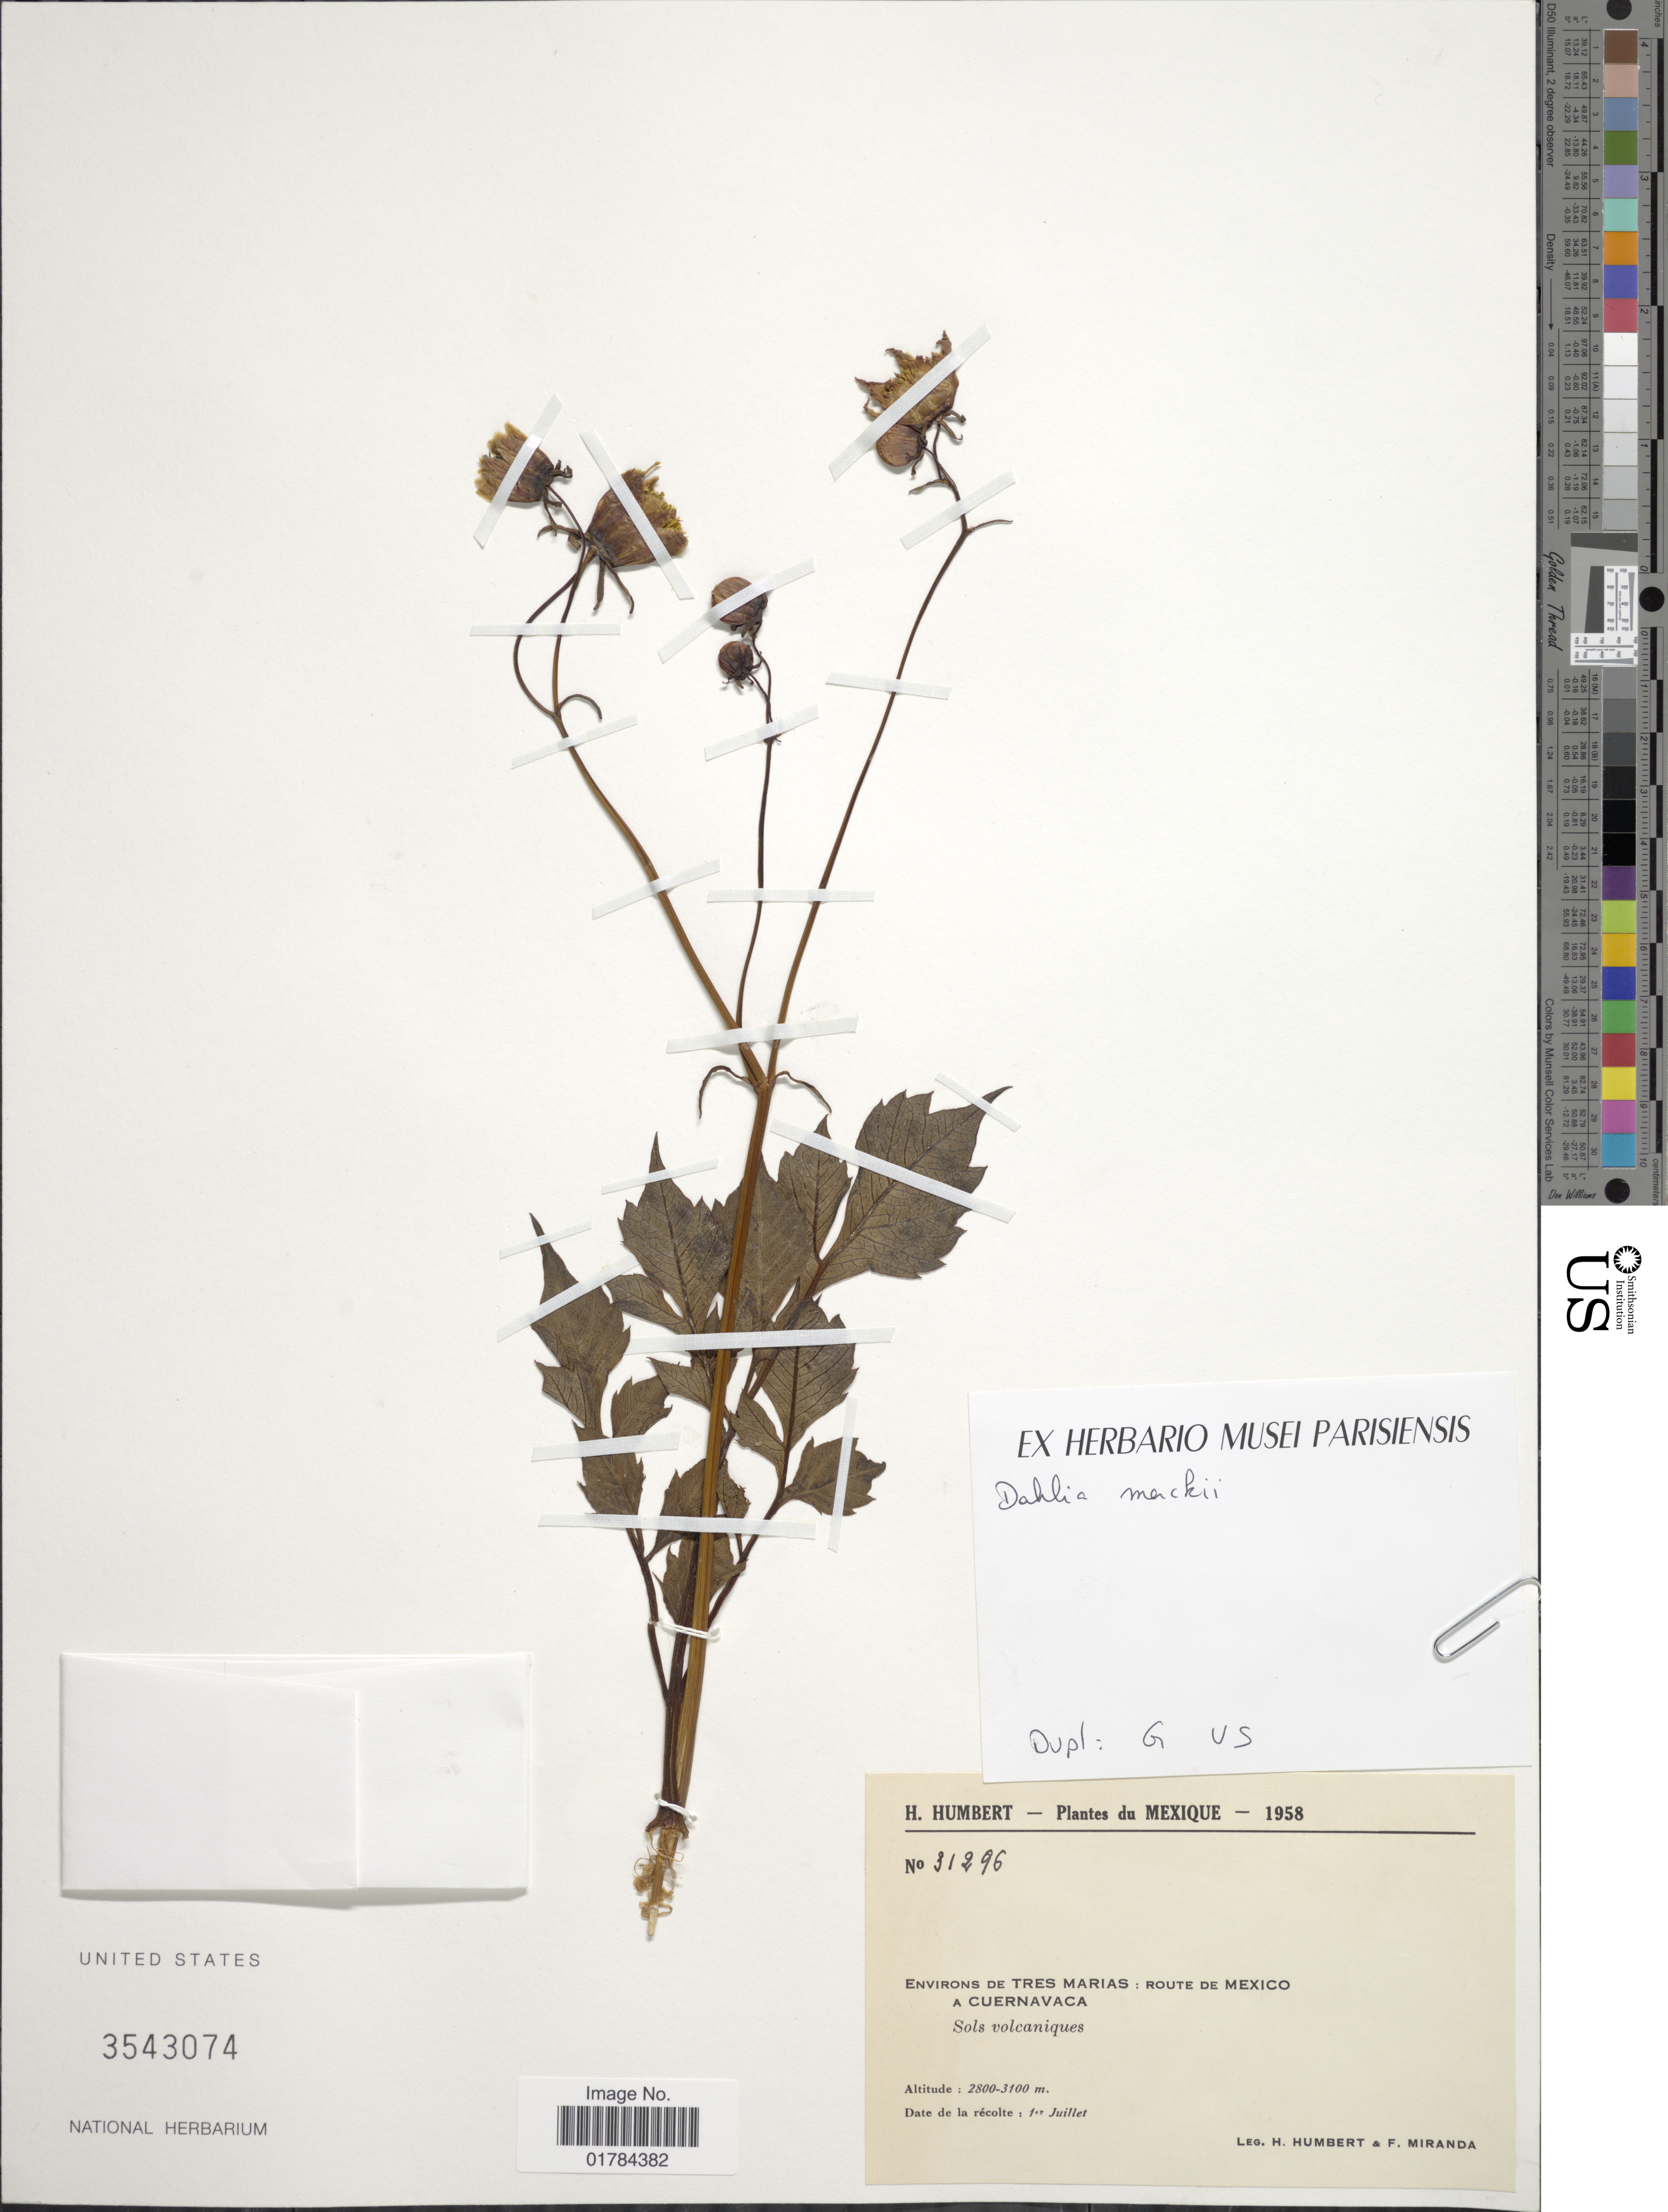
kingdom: Plantae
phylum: Tracheophyta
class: Magnoliopsida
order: Asterales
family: Asteraceae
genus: Dahlia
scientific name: Dahlia merckii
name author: Lehm.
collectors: H. Humbert & F. Miranda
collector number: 31296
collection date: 1958-07-01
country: Mexico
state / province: Nayarit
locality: Environs de Tres Marias: Route de Mexico a Cuernavaca, Sols vlacaniques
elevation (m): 2800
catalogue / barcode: US 3543074